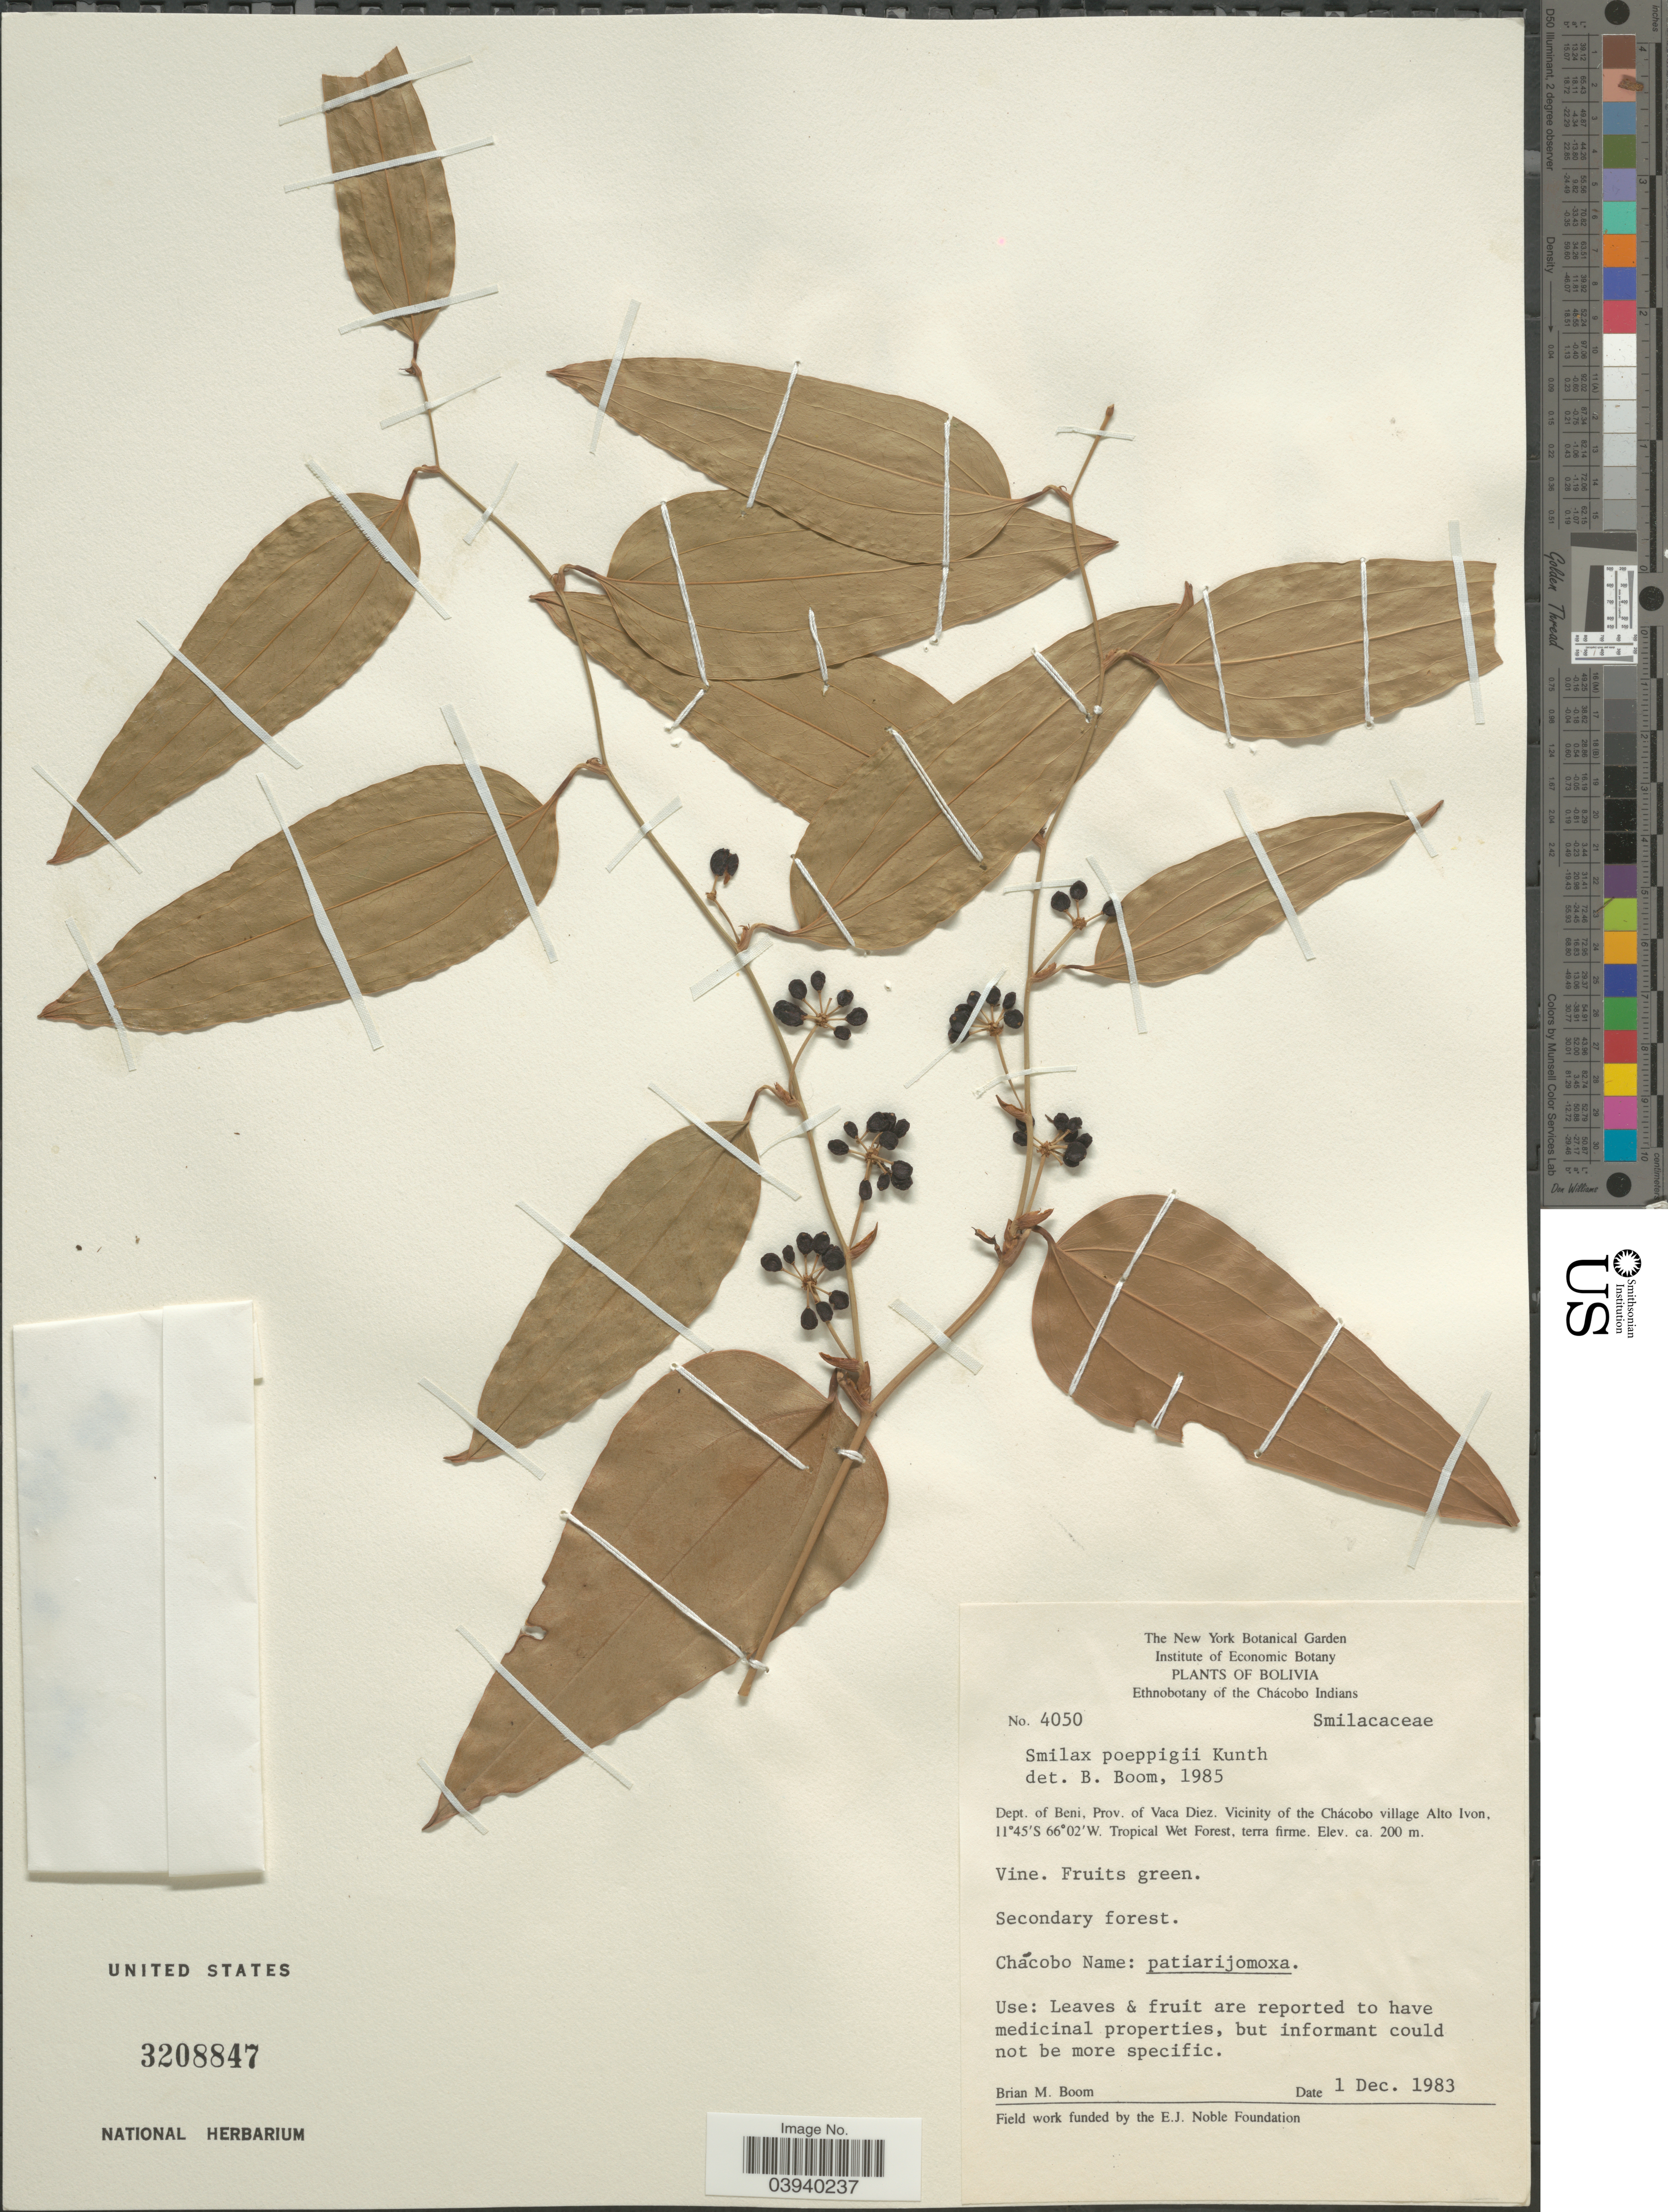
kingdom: Plantae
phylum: Tracheophyta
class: Liliopsida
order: Liliales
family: Smilacaceae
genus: Smilax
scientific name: Smilax poeppigii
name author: Kunth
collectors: B. M. Boom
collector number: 4050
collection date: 1983-12-01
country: Bolivia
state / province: Beni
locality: Dept. of Beni, Prov. of Vaca Diez. Vicinity of the Chácobo village Alto Ivon. Tropical Wet Forest, terra firme.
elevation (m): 200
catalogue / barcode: US 3208847